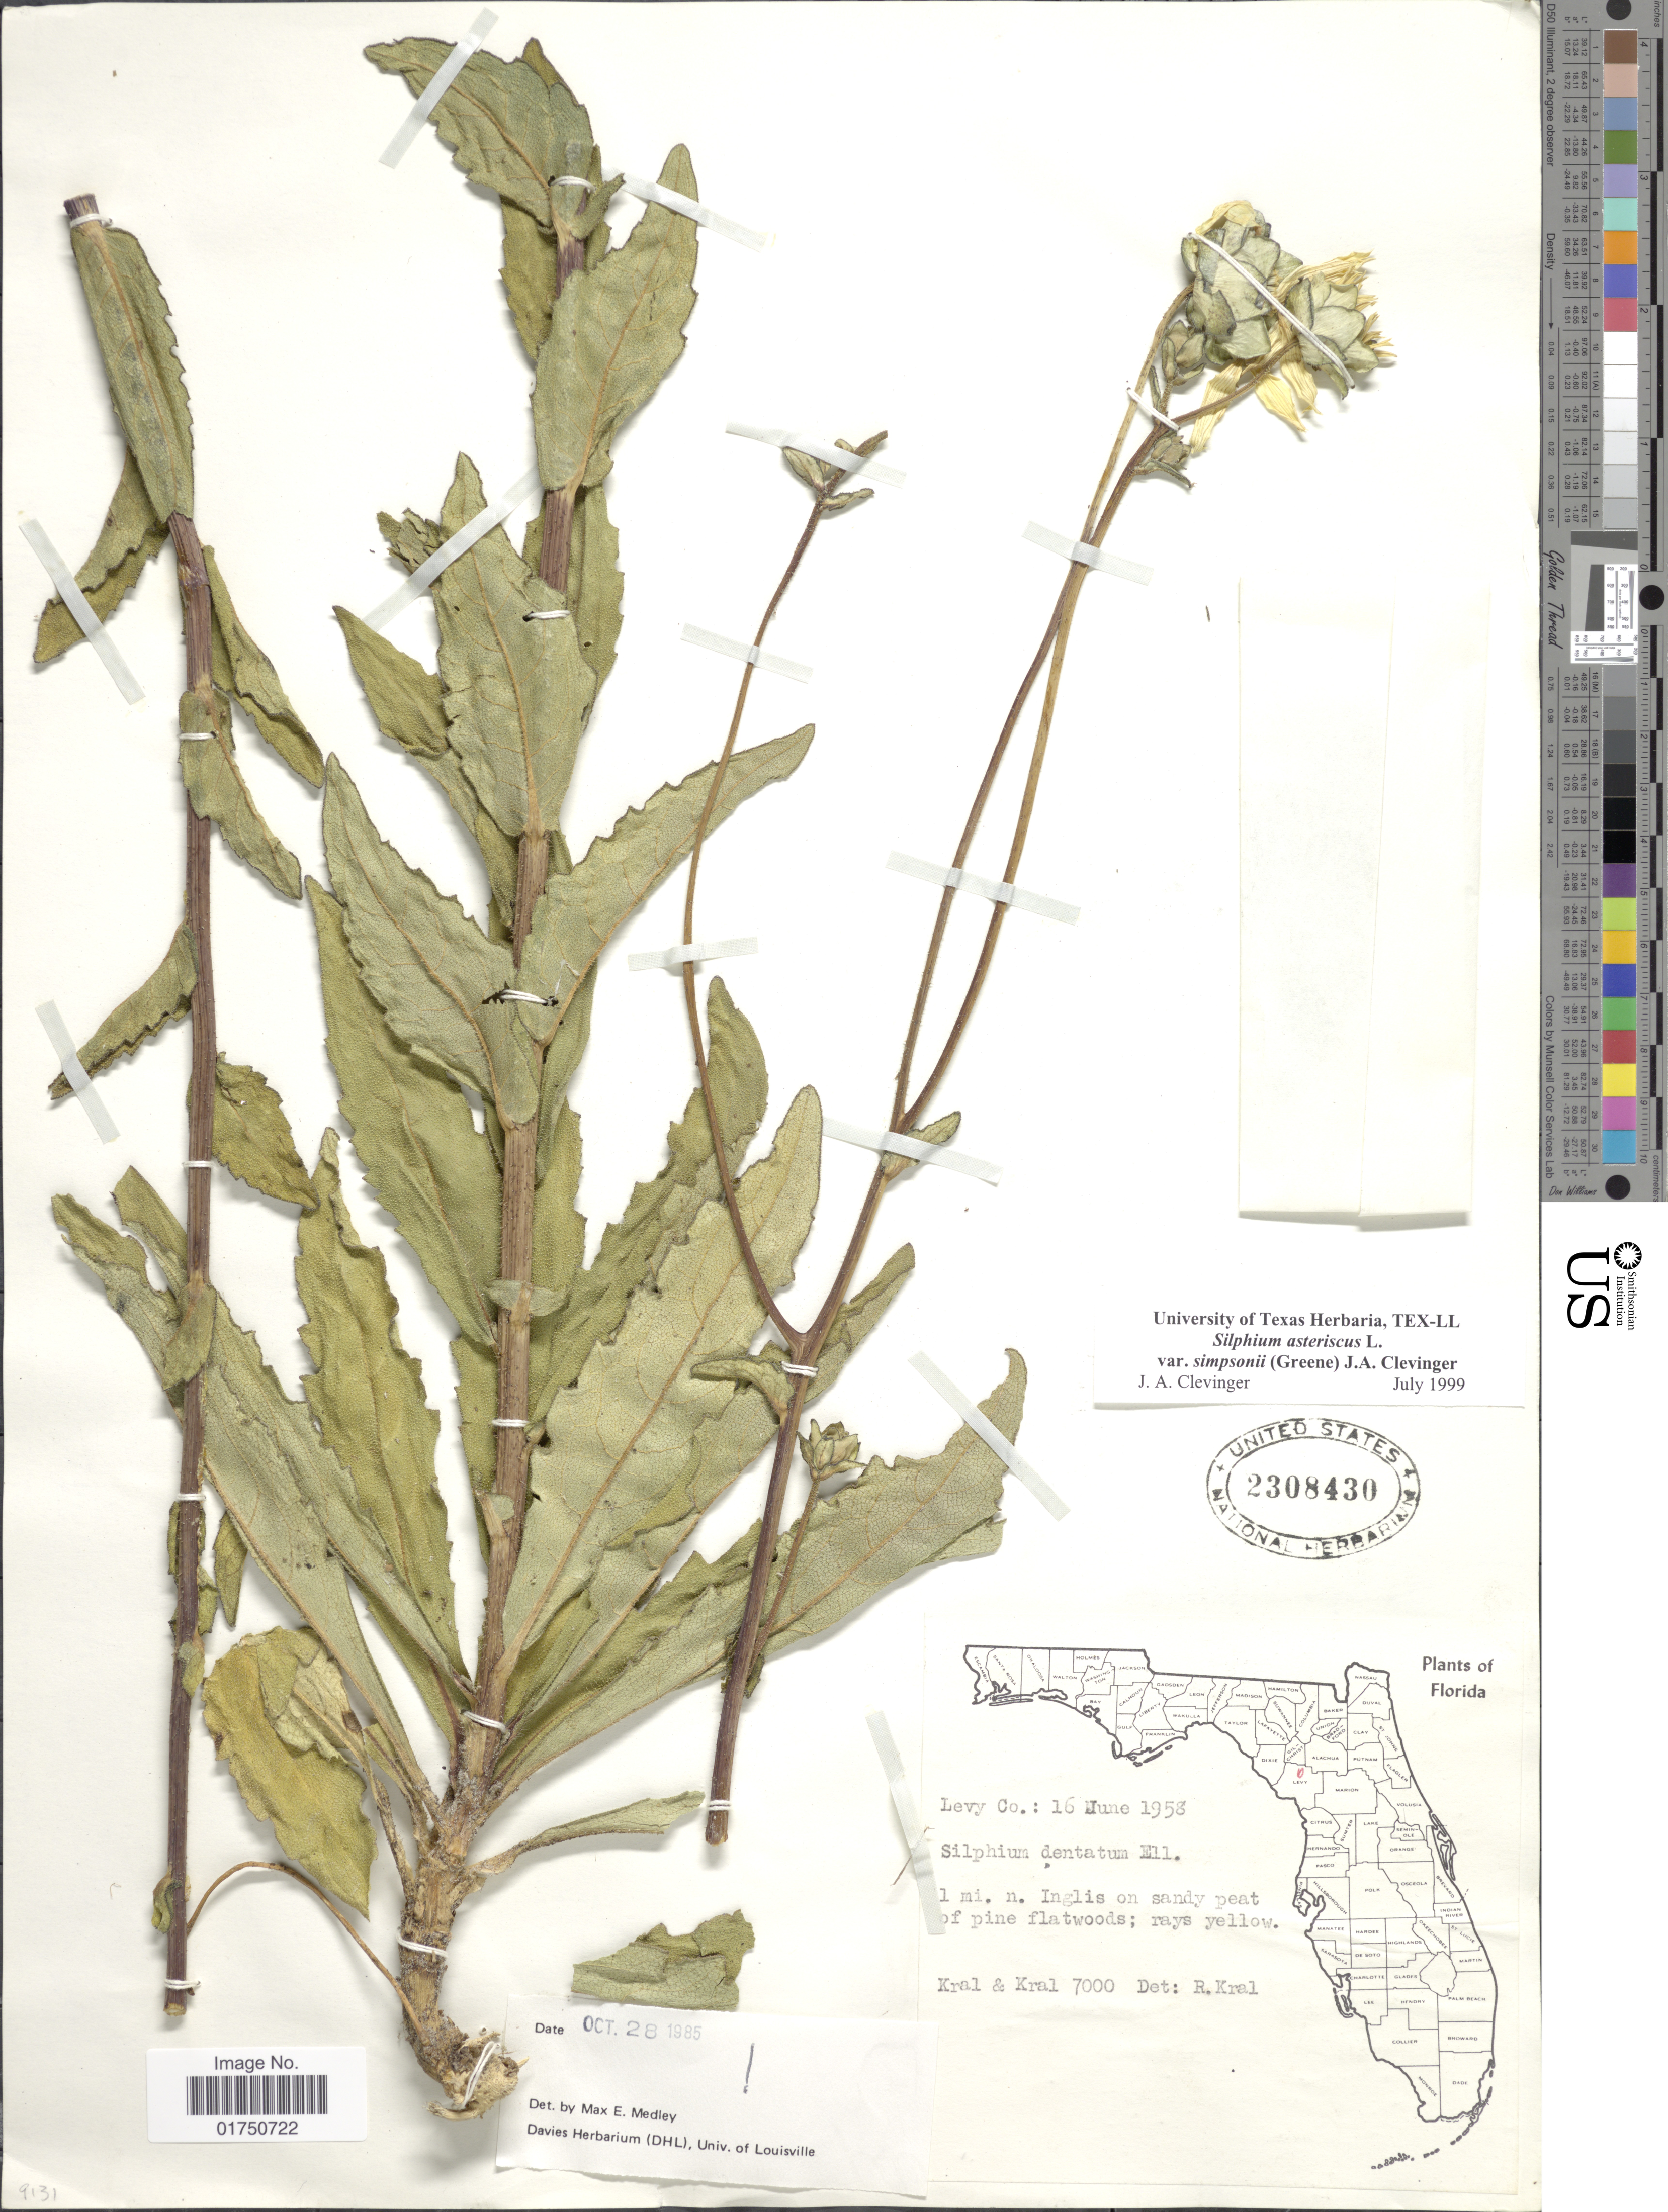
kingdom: Plantae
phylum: Tracheophyta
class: Magnoliopsida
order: Asterales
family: Asteraceae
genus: Silphium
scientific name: Silphium asteriscus var. simpsonii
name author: (Greene) Clevinger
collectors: -- Kral & -- Kral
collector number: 7000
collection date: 1958-06-16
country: United States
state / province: Florida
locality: Levy Co. 1 mi. n. Inglis on sandy peat of pine flatwoods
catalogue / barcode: US 2308430